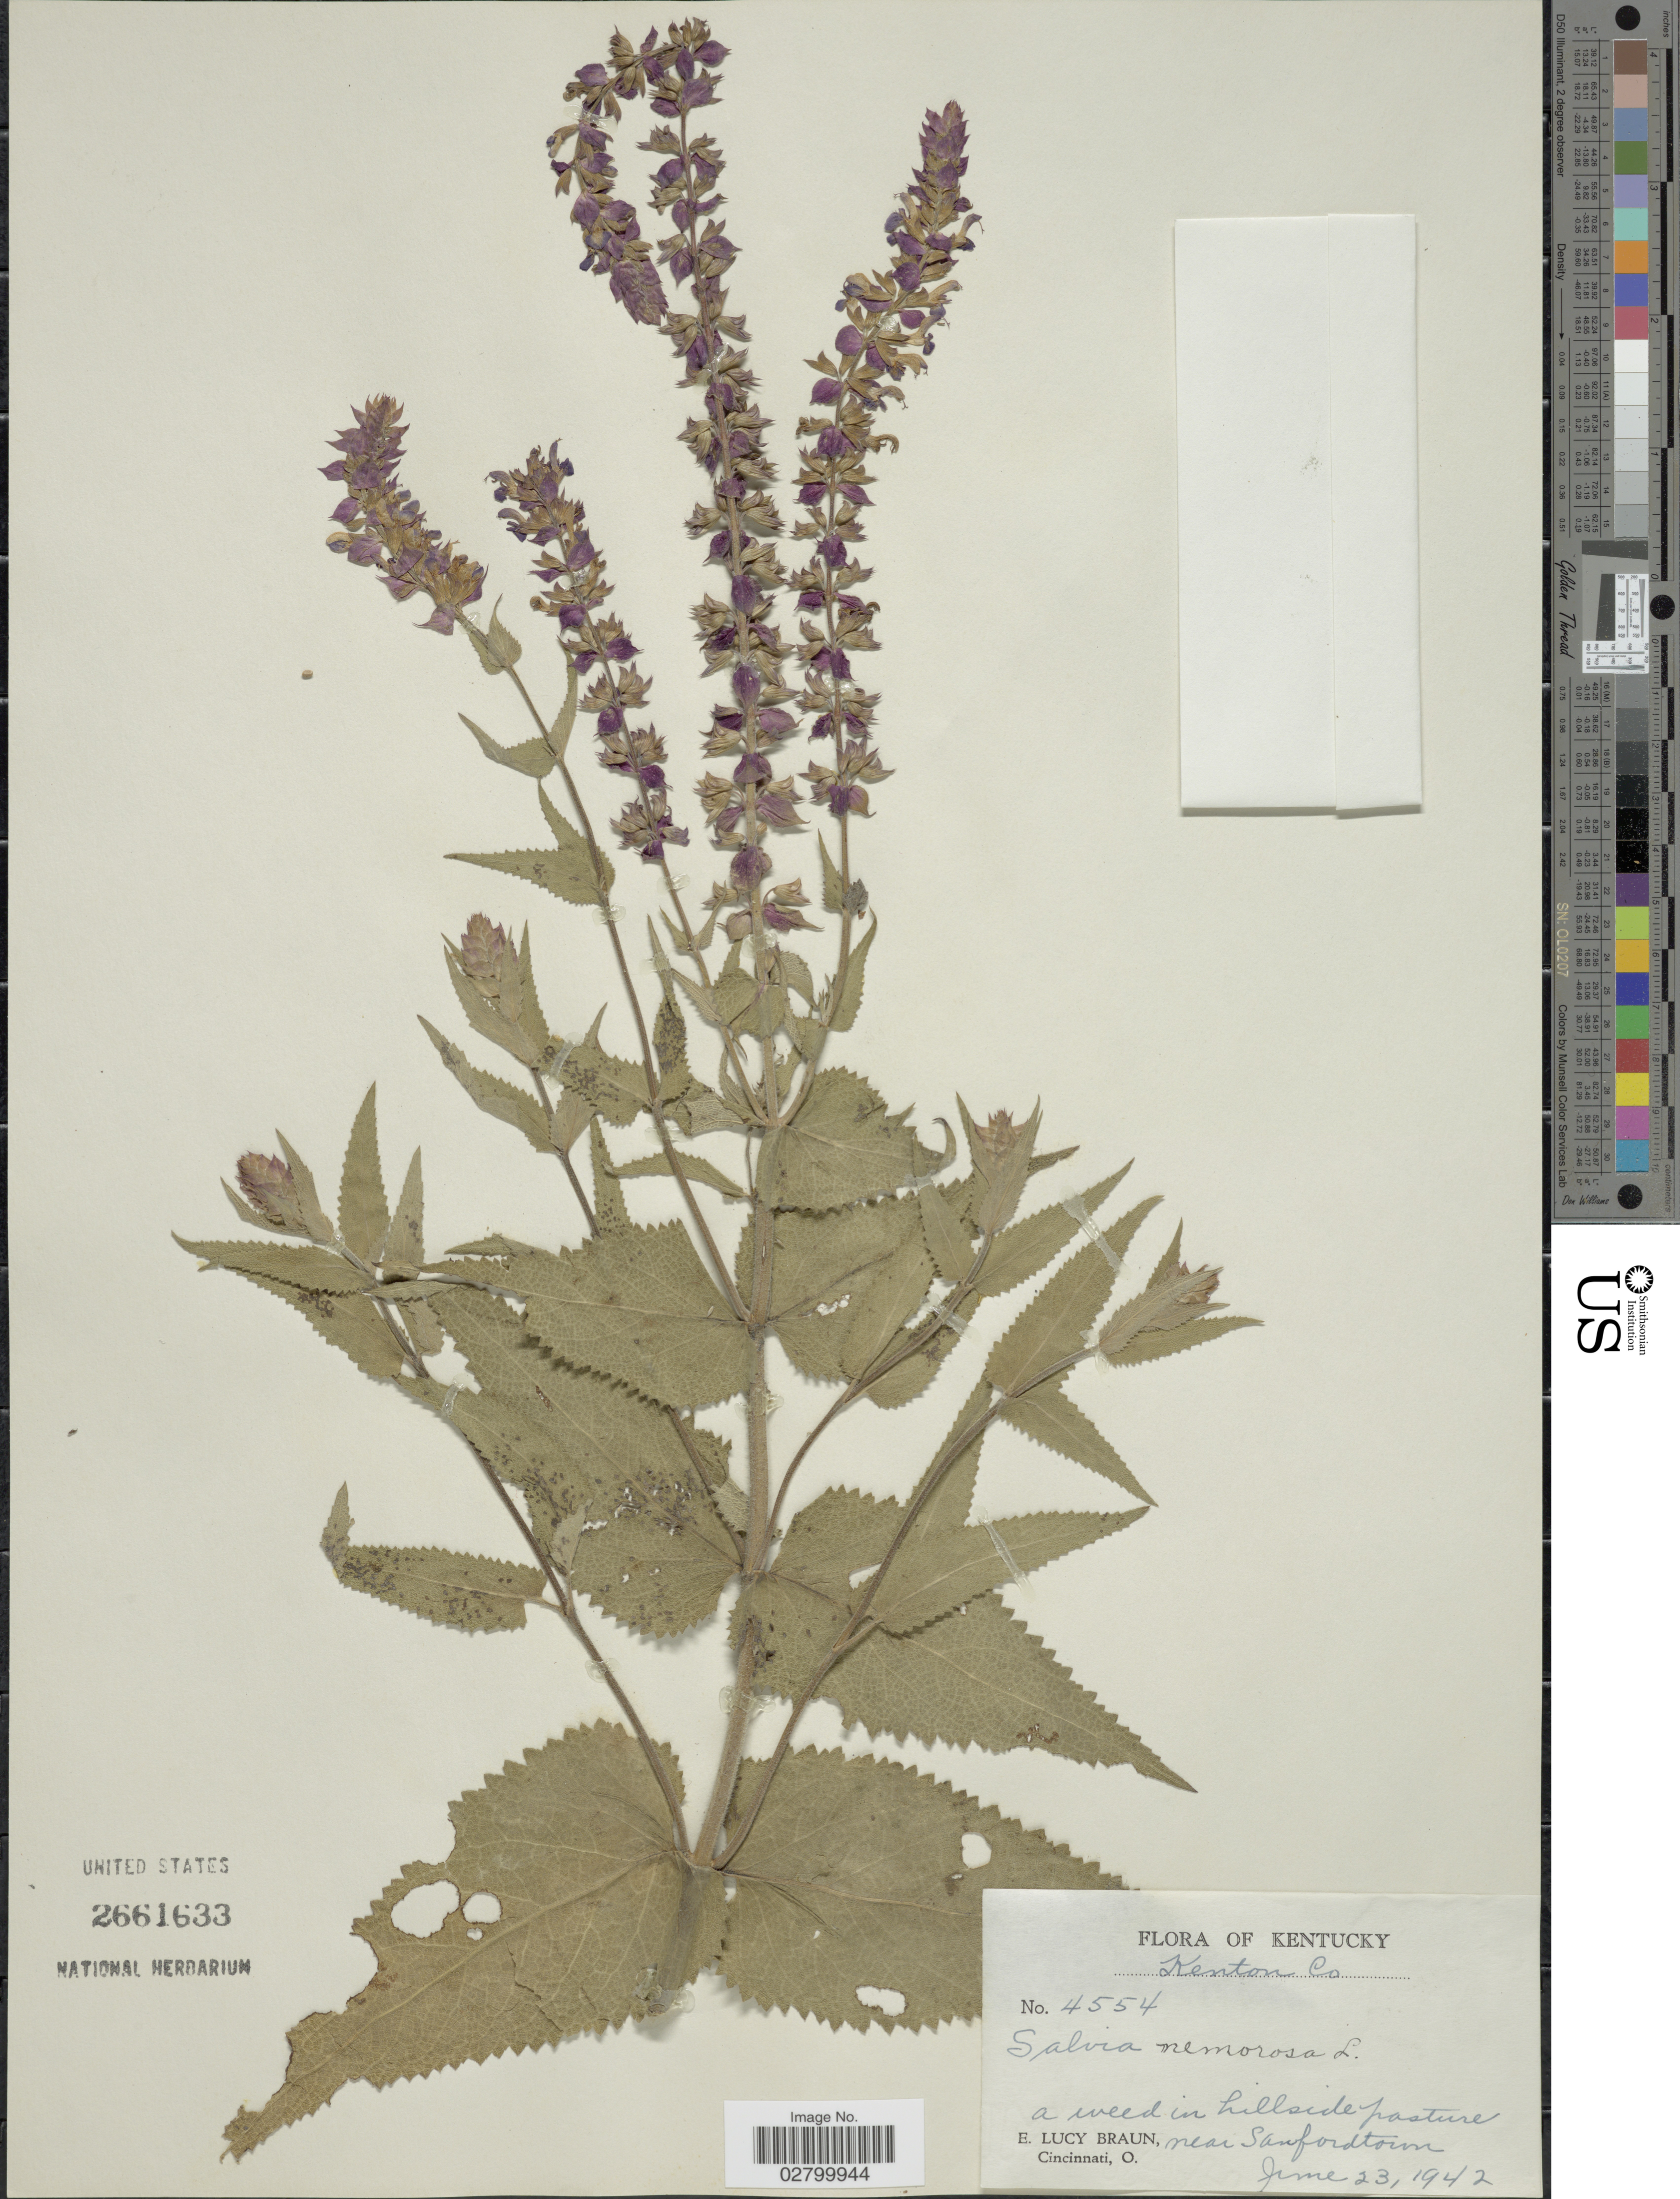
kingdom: Plantae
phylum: Tracheophyta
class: Magnoliopsida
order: Lamiales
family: Lamiaceae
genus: Salvia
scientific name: Salvia nemorosa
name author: L.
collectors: E. L. Braun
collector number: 4554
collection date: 1942-06-23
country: United States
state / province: Kentucky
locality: Kenton Co. A weed in hillside pasture near Sanfordtown.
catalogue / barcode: US 2661633